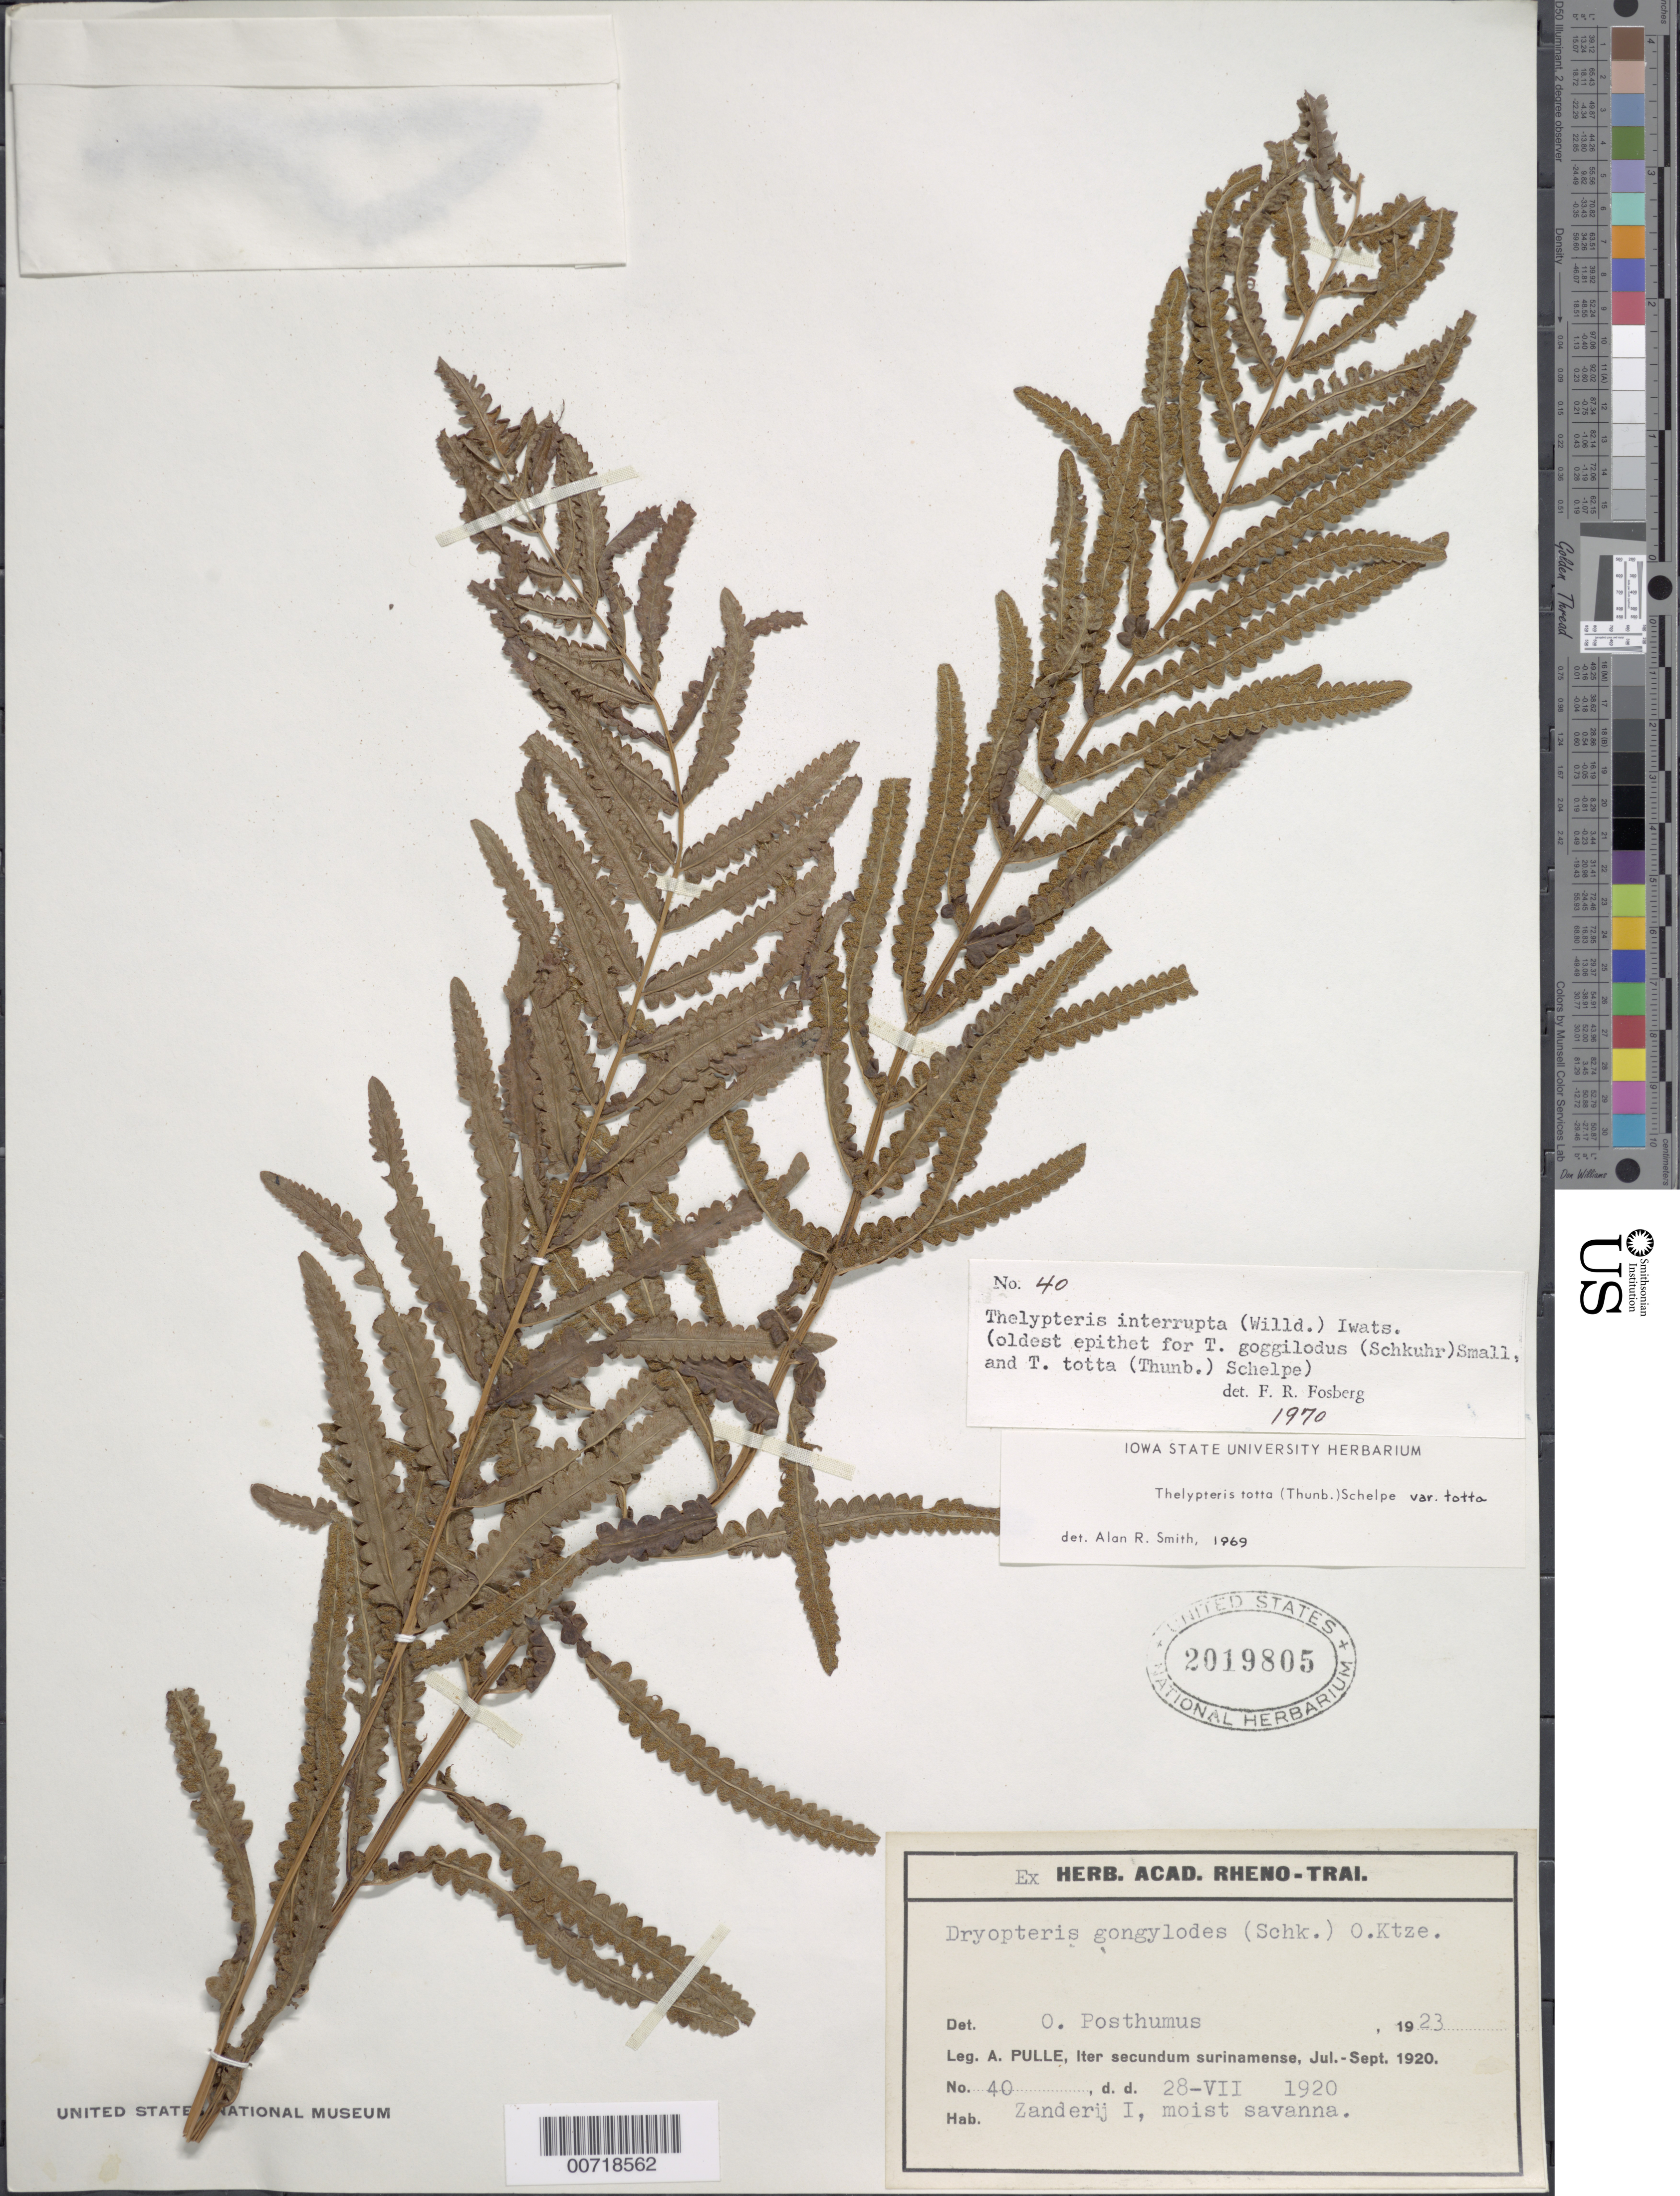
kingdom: Plantae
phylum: Tracheophyta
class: Polypodiopsida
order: Polypodiales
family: Thelypteridaceae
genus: Cyclosorus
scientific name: Cyclosorus interruptus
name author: (Willd.) H. Itô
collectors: A. A. Pulle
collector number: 40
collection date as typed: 28-Jul-20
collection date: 1920-07-28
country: Suriname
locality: Zanderij I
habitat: Moist savanna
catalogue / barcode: US 2019805